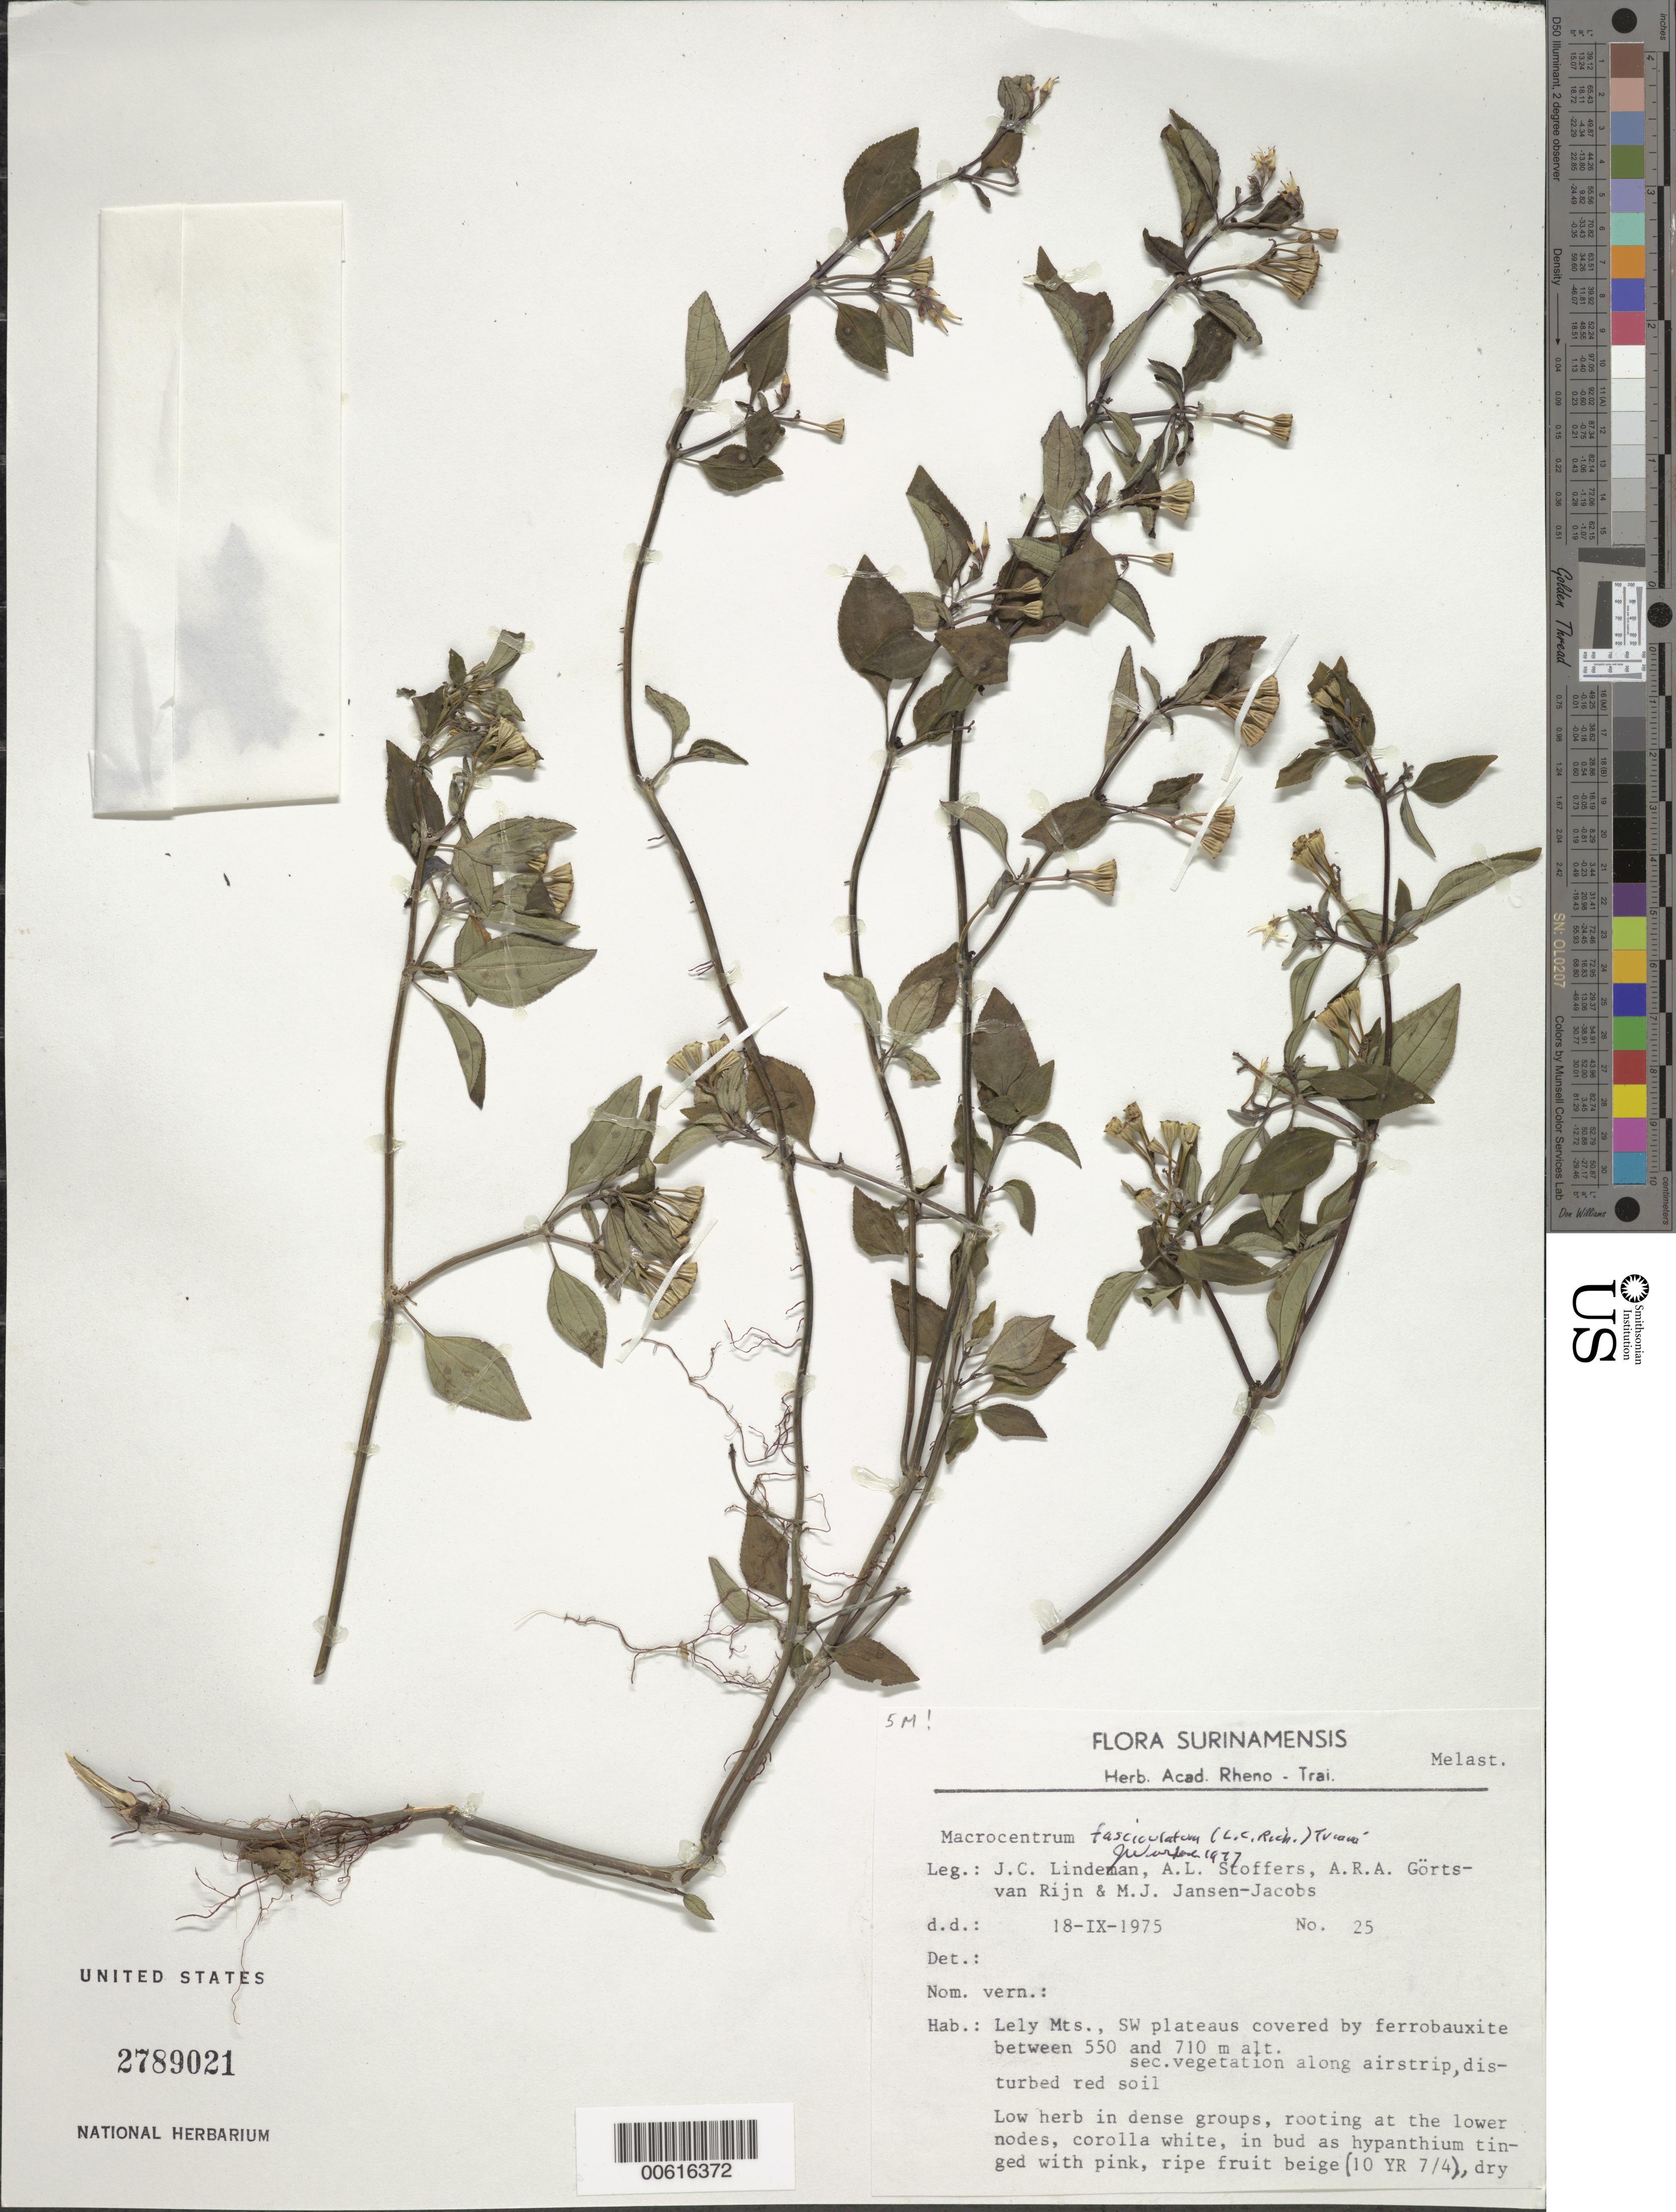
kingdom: Plantae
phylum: Tracheophyta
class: Magnoliopsida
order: Myrtales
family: Melastomataceae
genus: Macrocentrum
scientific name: Macrocentrum fasciculatum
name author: (Rich. ex DC.) Triana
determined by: Wurdack, John J., (US), US (UNITED STATES)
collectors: J. C. Lindeman, A. Stoffers, A. .R. A. Görts-van Rijn & M. J. Jansen-Jacobs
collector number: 75 25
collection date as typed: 18-Sep-75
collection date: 1975-09-18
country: Suriname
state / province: Marowijne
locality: Lely Mts., SW plateaus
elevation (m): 500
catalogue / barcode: US 2789021